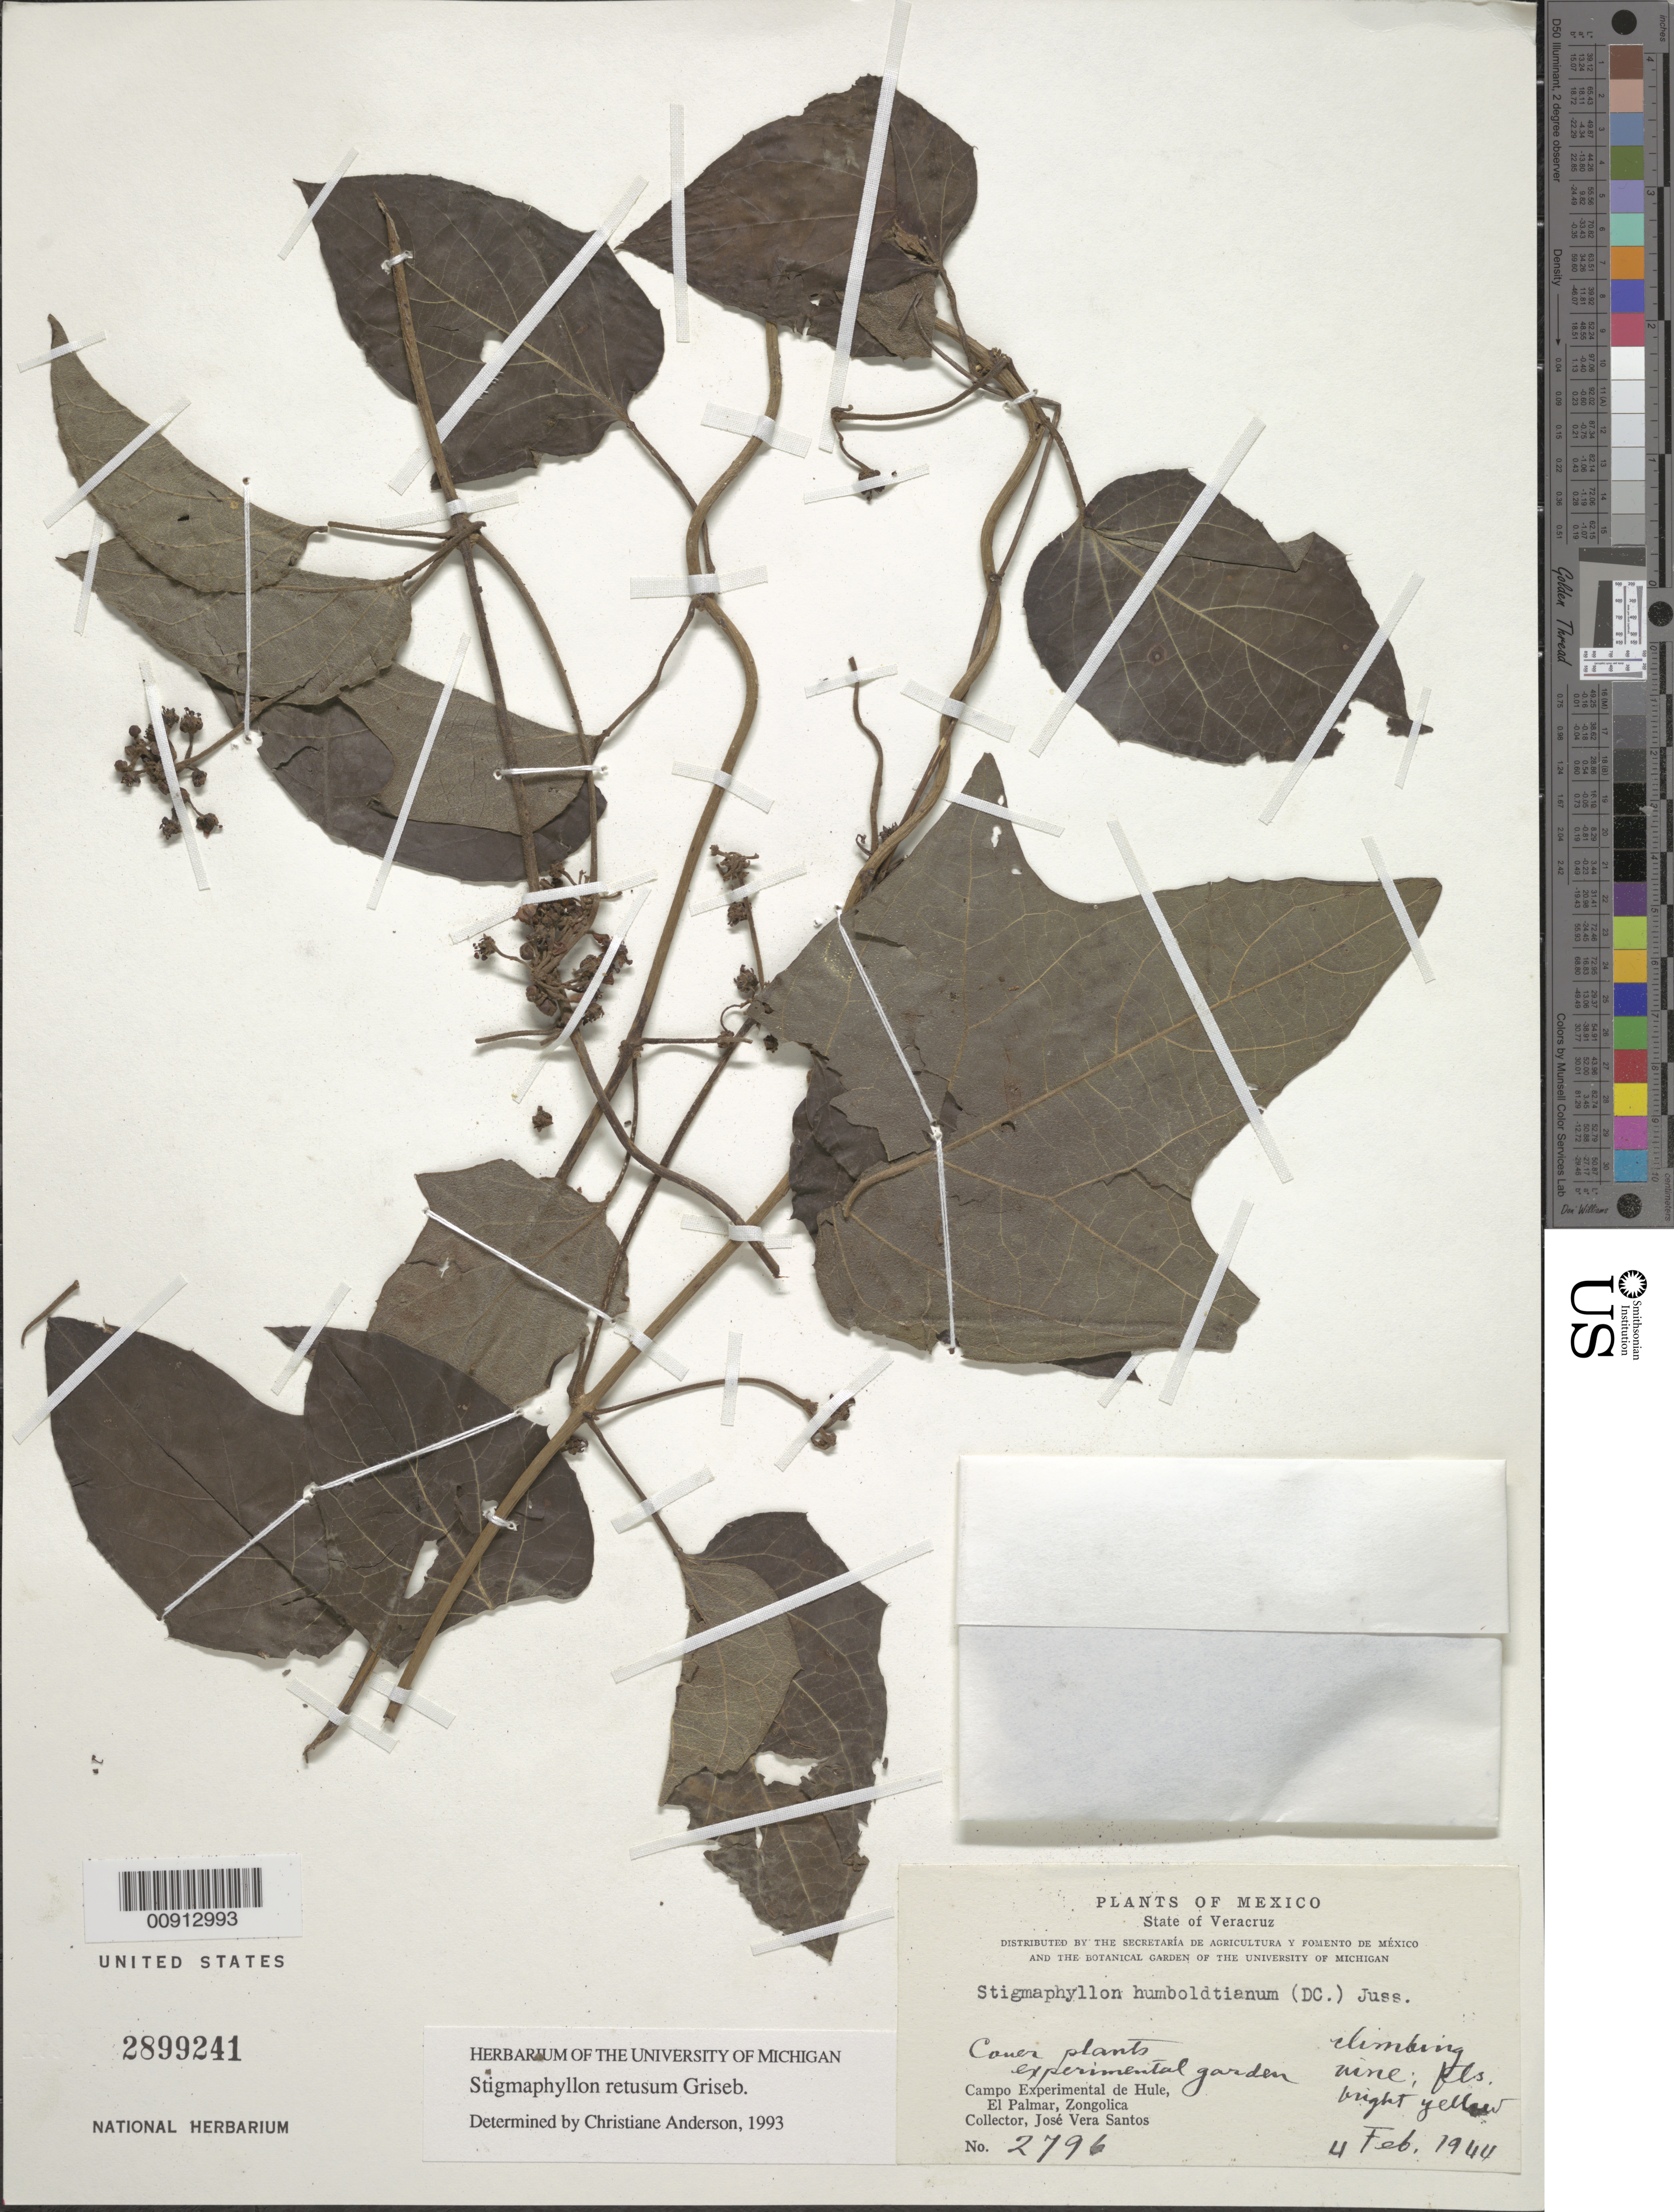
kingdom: Plantae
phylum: Tracheophyta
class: Magnoliopsida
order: Malpighiales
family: Malpighiaceae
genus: Stigmaphyllon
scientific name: Stigmaphyllon retusum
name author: Griseb.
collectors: Vera Santos, J.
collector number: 2796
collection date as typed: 04 Feb 1944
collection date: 1944-02-04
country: Mexico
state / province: Veracruz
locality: Veracruz: Campo Experimental de Hule, El Palmar, Zongolica.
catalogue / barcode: US 2899241